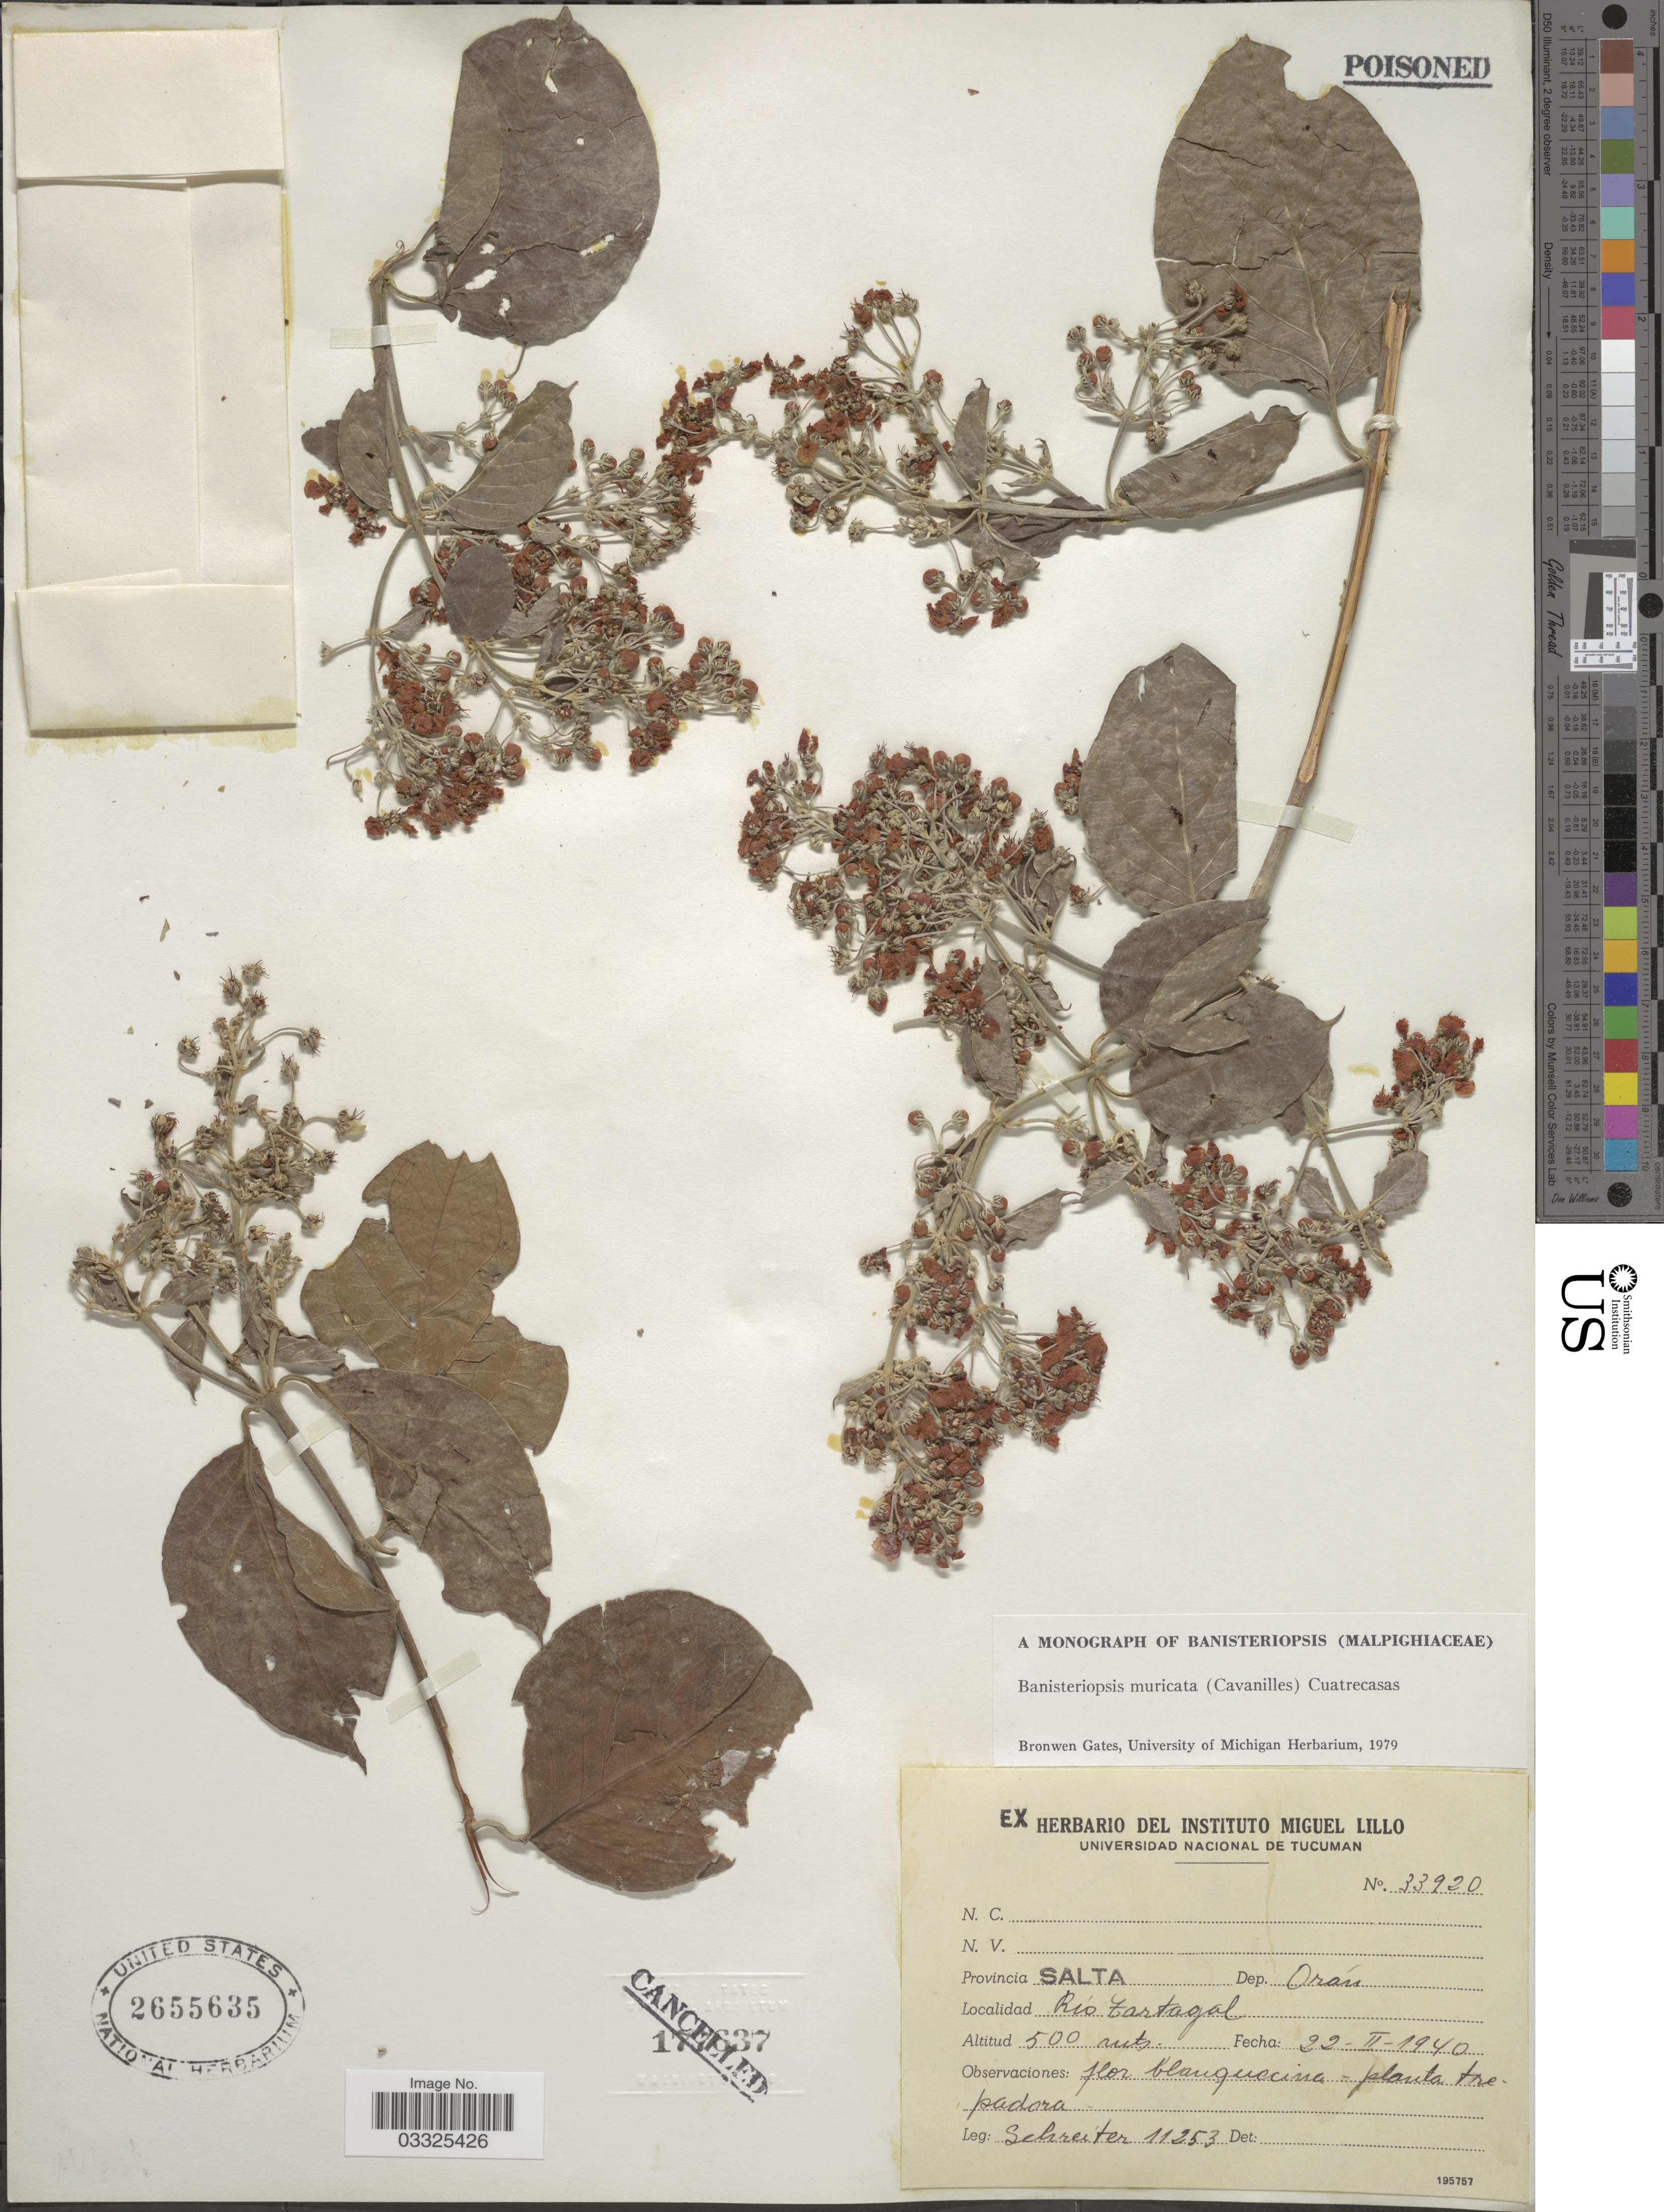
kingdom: Plantae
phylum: Tracheophyta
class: Magnoliopsida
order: Malpighiales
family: Malpighiaceae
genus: Banisteriopsis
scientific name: Banisteriopsis muricata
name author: (Cav.) Cuatrec.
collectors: -. Schreiter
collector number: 11253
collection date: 1940-02-22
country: Argentina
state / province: Salta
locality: Dep. Orán, Rio Tartagal.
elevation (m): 500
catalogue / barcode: US 2655635